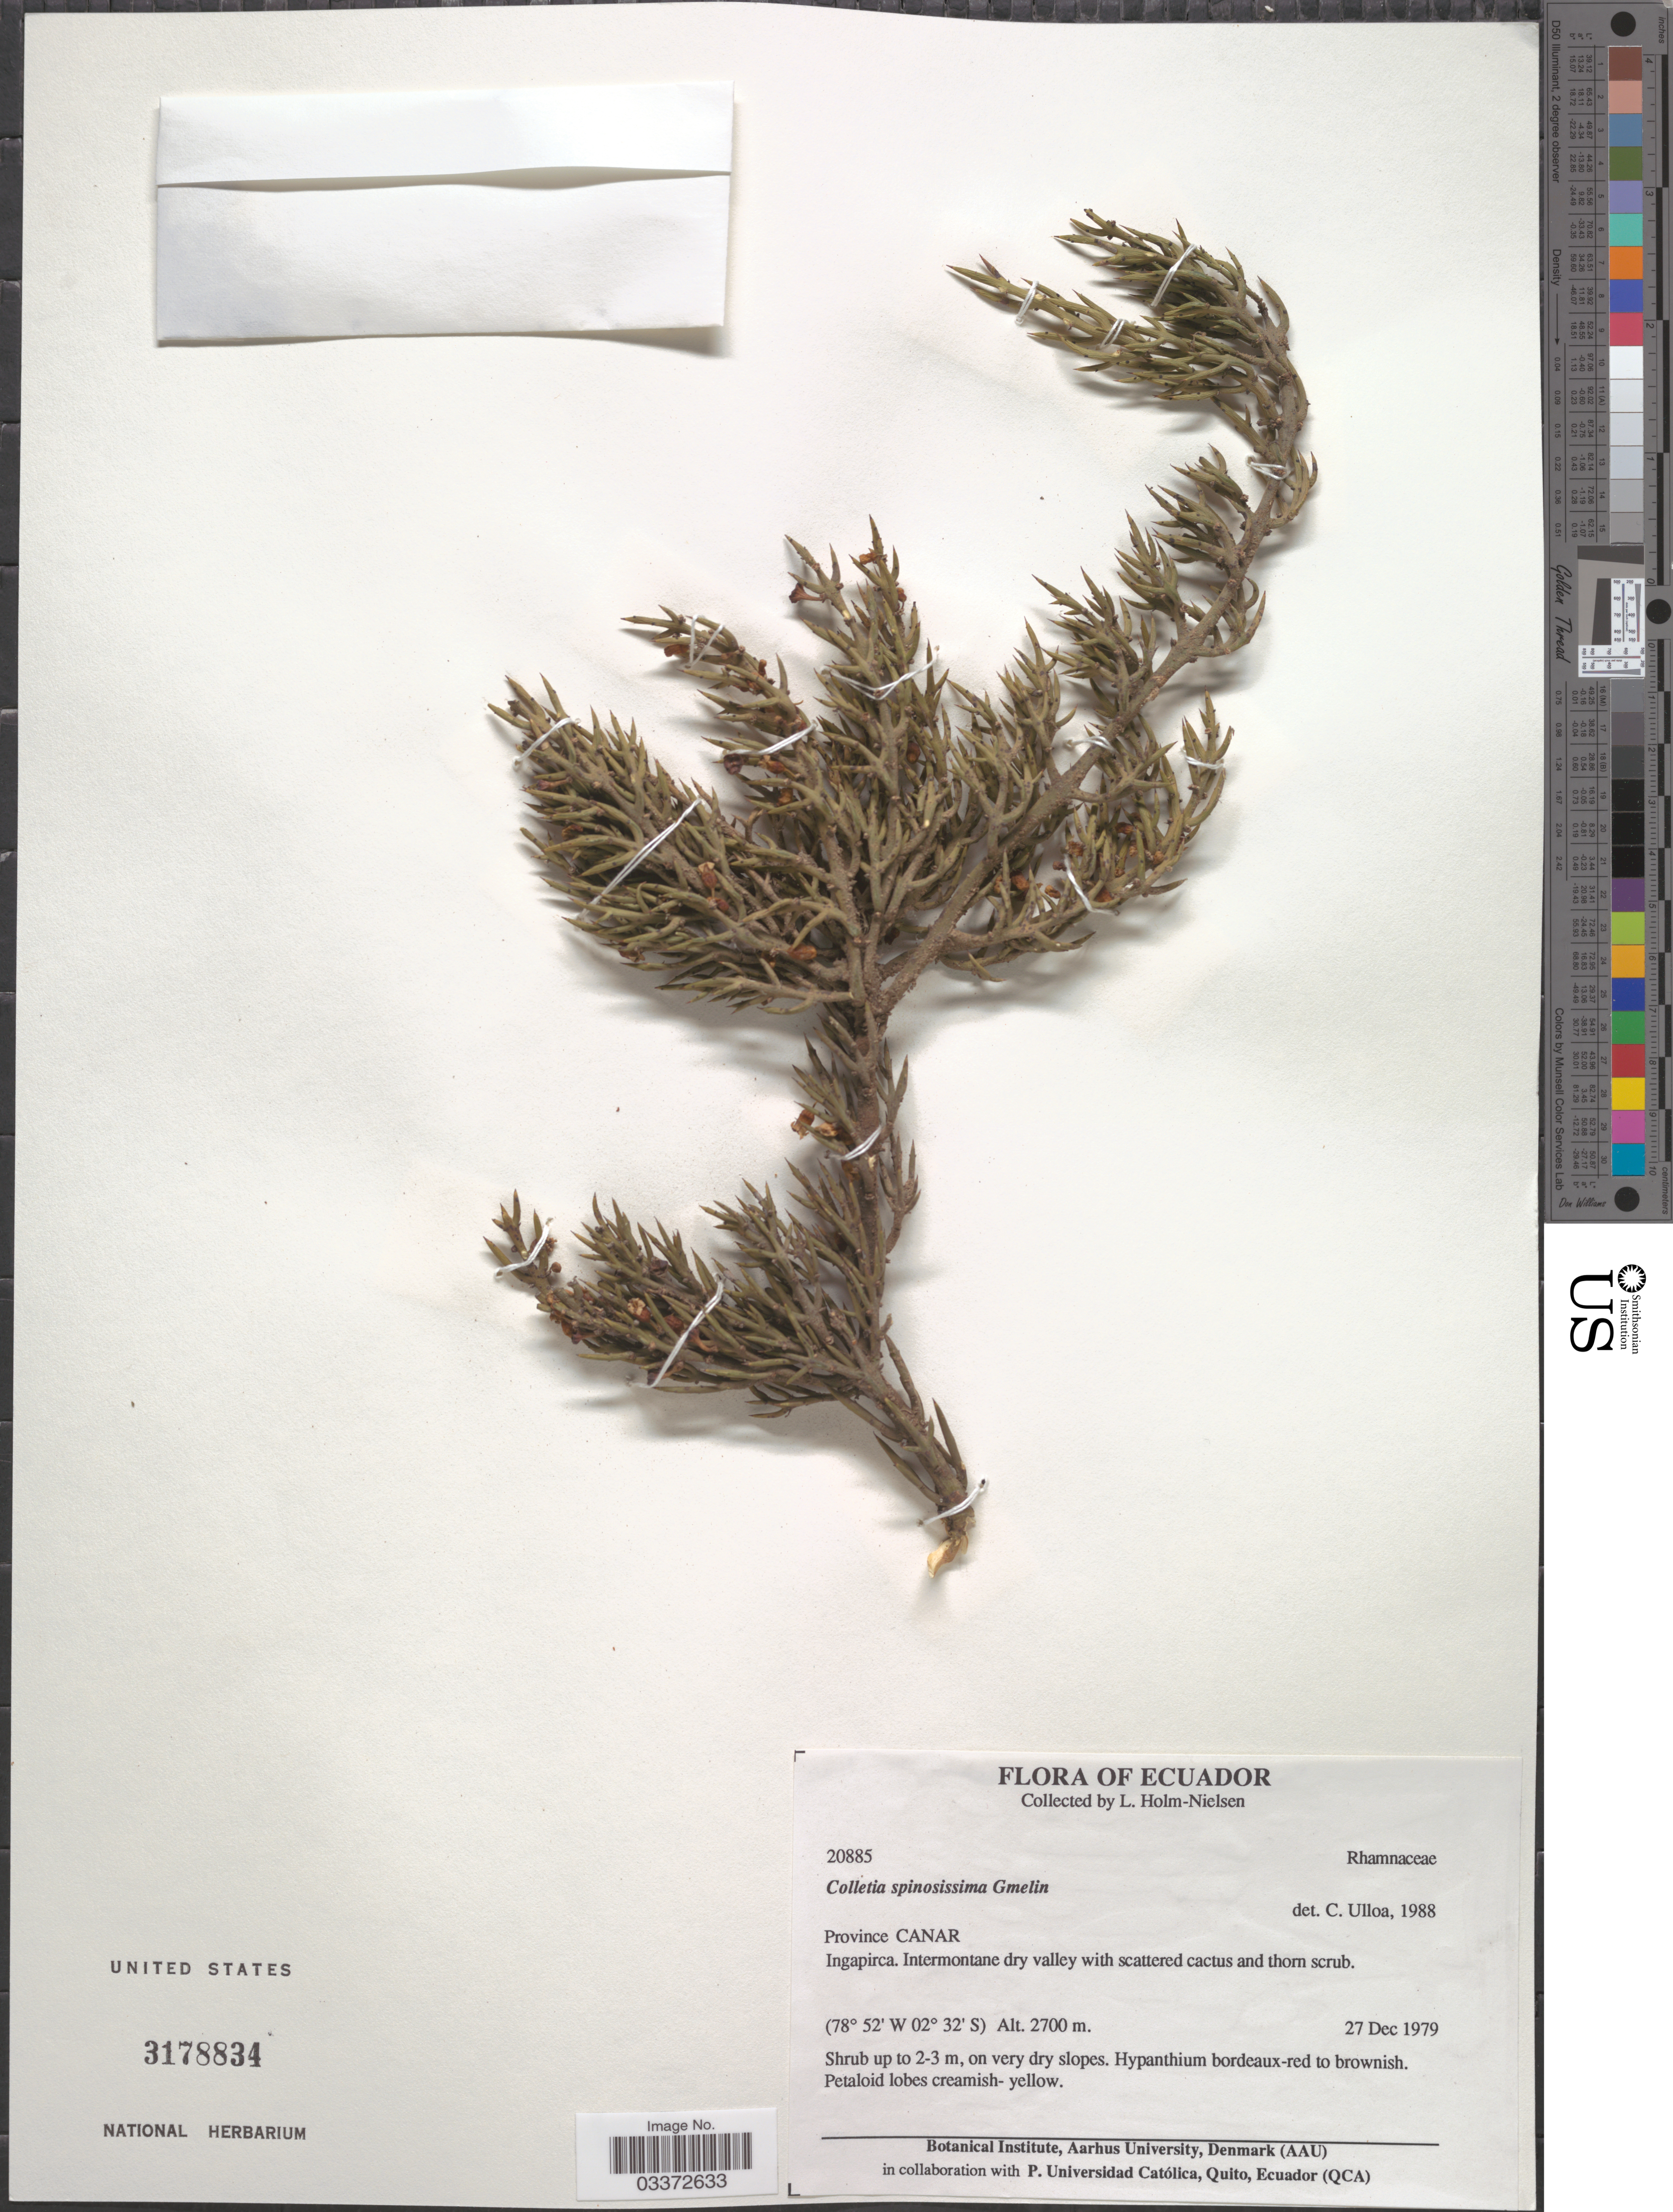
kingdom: Plantae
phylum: Tracheophyta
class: Magnoliopsida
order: Rosales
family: Rhamnaceae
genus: Colletia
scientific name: Colletia spinosissima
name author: J.F. Gmel.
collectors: L. Holm-Nielsen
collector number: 20885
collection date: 1979-12-27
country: Ecuador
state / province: Cañar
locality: Province Canar. Ingapirca.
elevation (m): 2700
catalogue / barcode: US 3178834